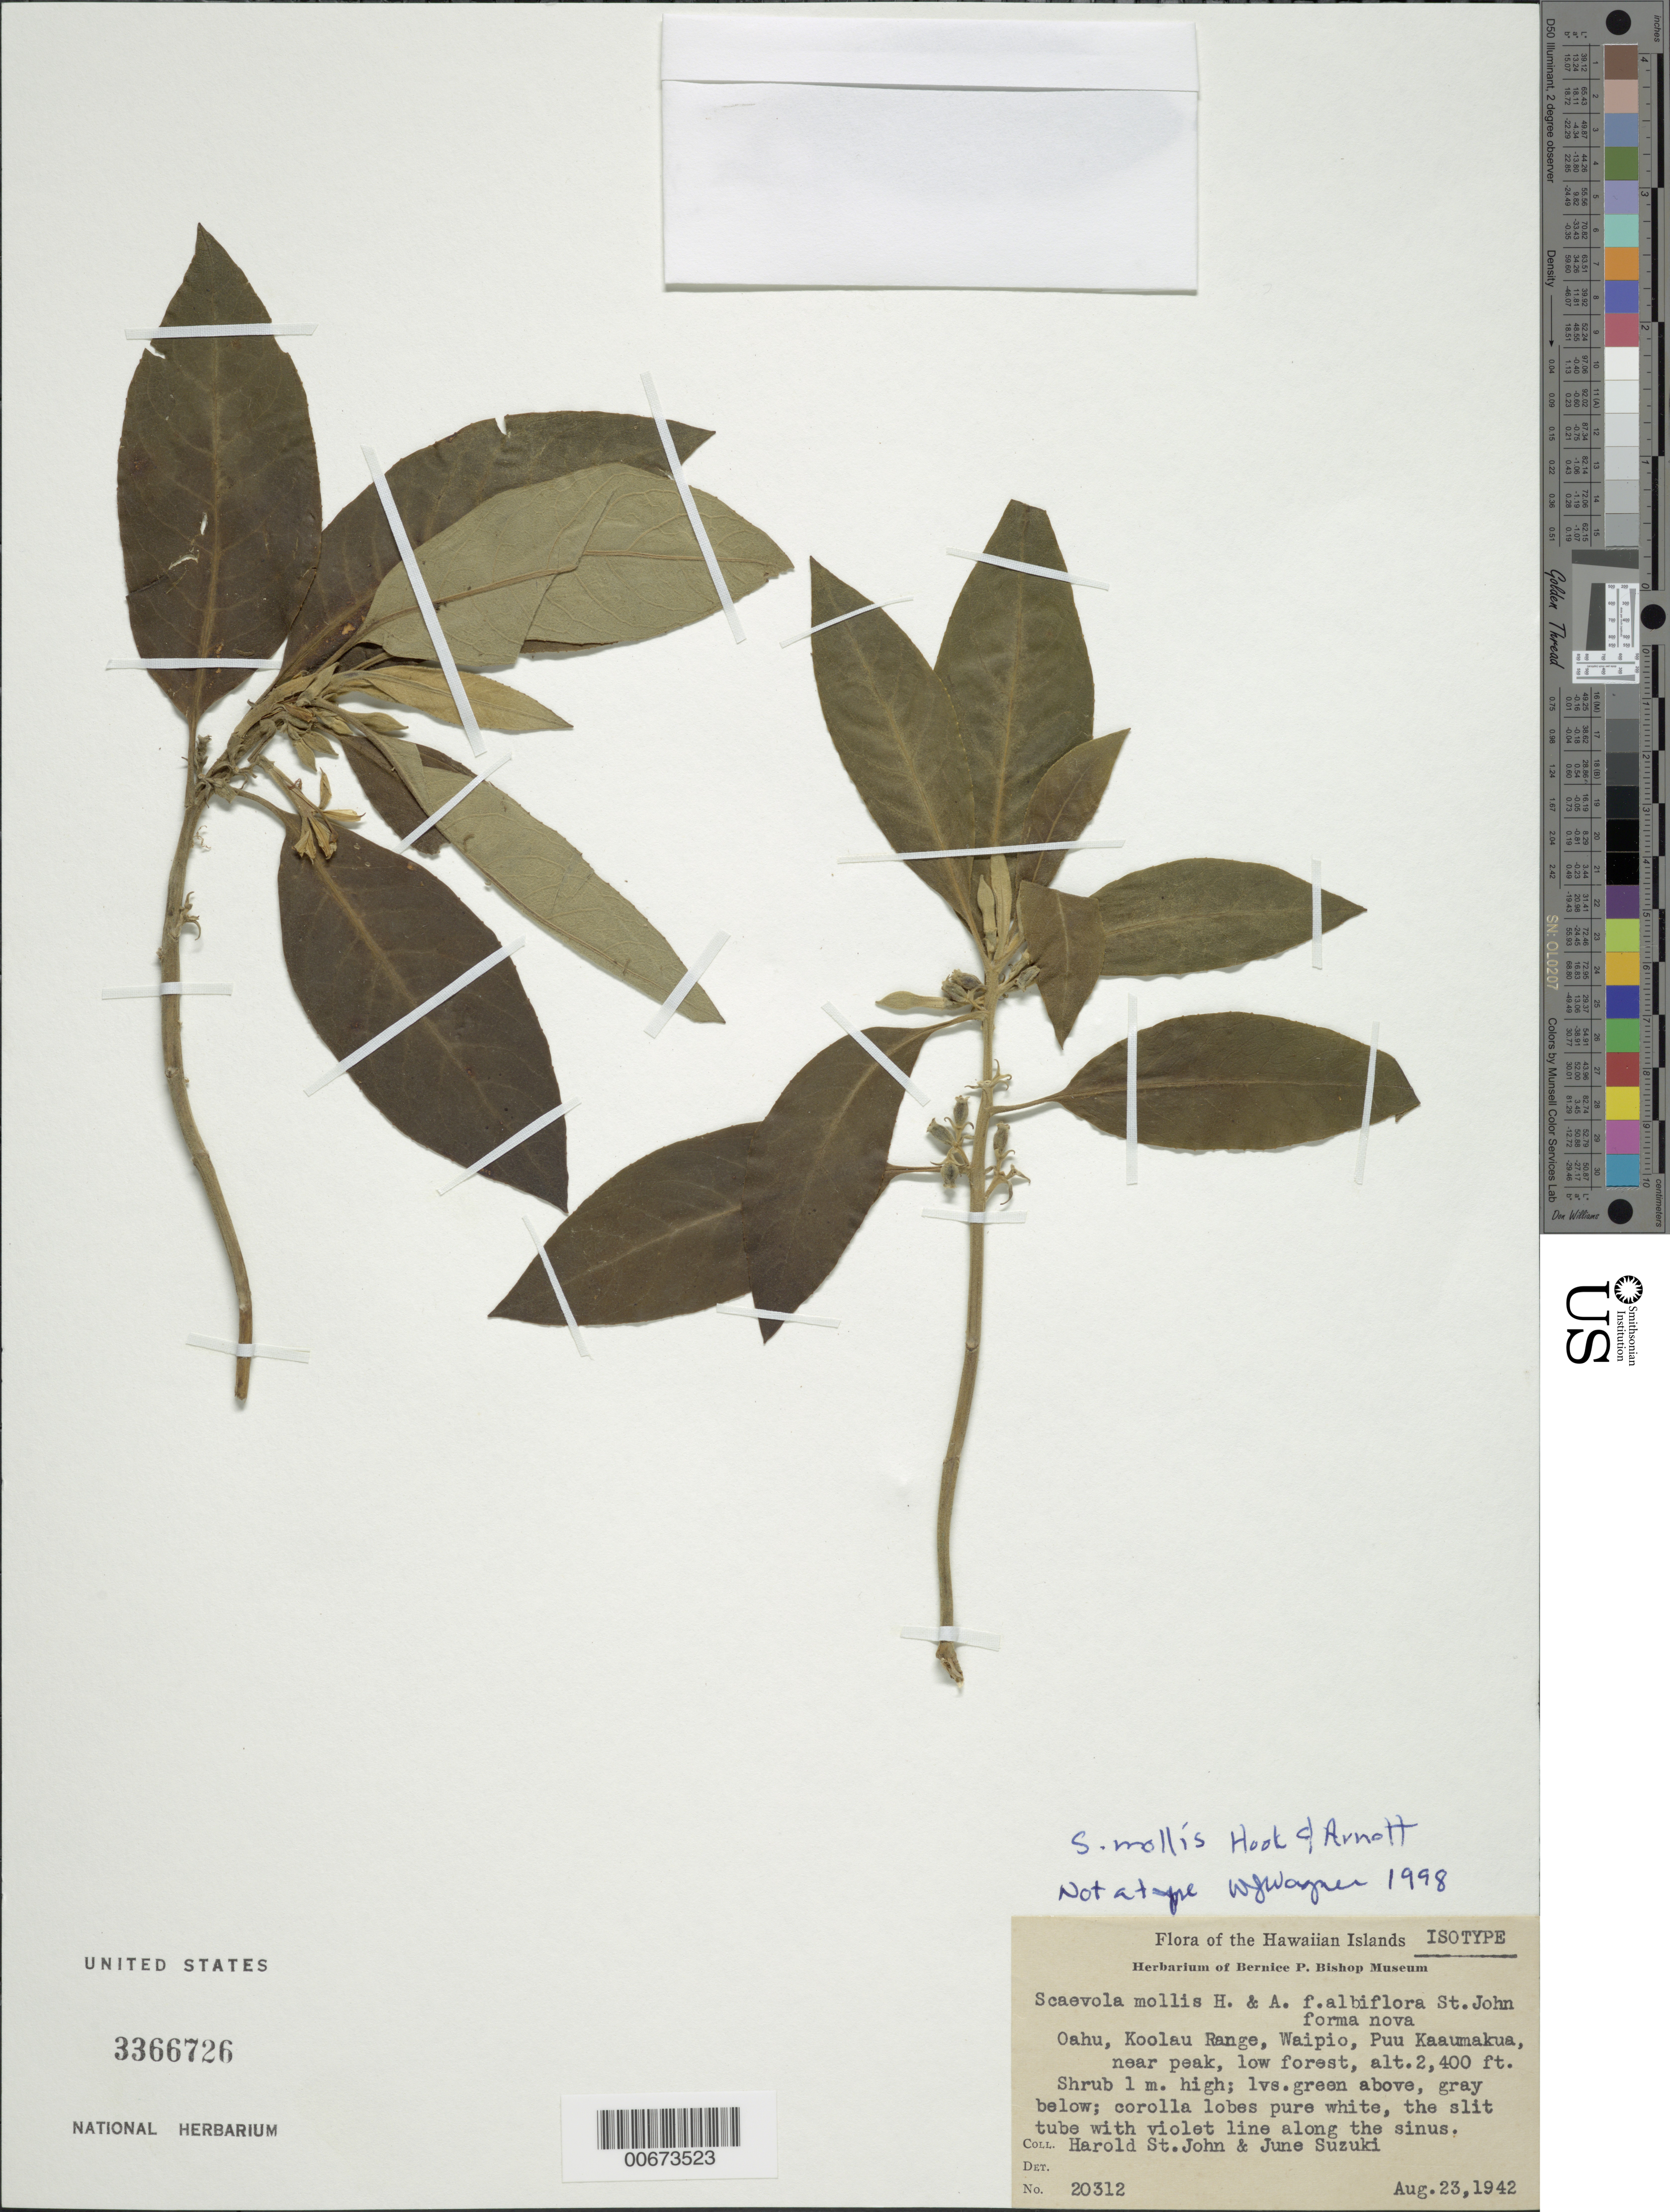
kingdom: Plantae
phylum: Tracheophyta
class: Magnoliopsida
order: Asterales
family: Goodeniaceae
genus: Scaevola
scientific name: Scaevola mollis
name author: Hook. & Arn.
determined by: Wagner, W. L., (BOT), Smithsonian Institution - National Museum of Natural History (UNITED STATES)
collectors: H. St. John & J. Suzuki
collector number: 20312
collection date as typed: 23 Aug 1942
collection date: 1942-08-23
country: United States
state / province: Hawaii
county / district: Honolulu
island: Oahu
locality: Ko'olau Range, Waipio, Pu'u Ka'aumakua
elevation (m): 732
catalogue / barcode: US 3366726